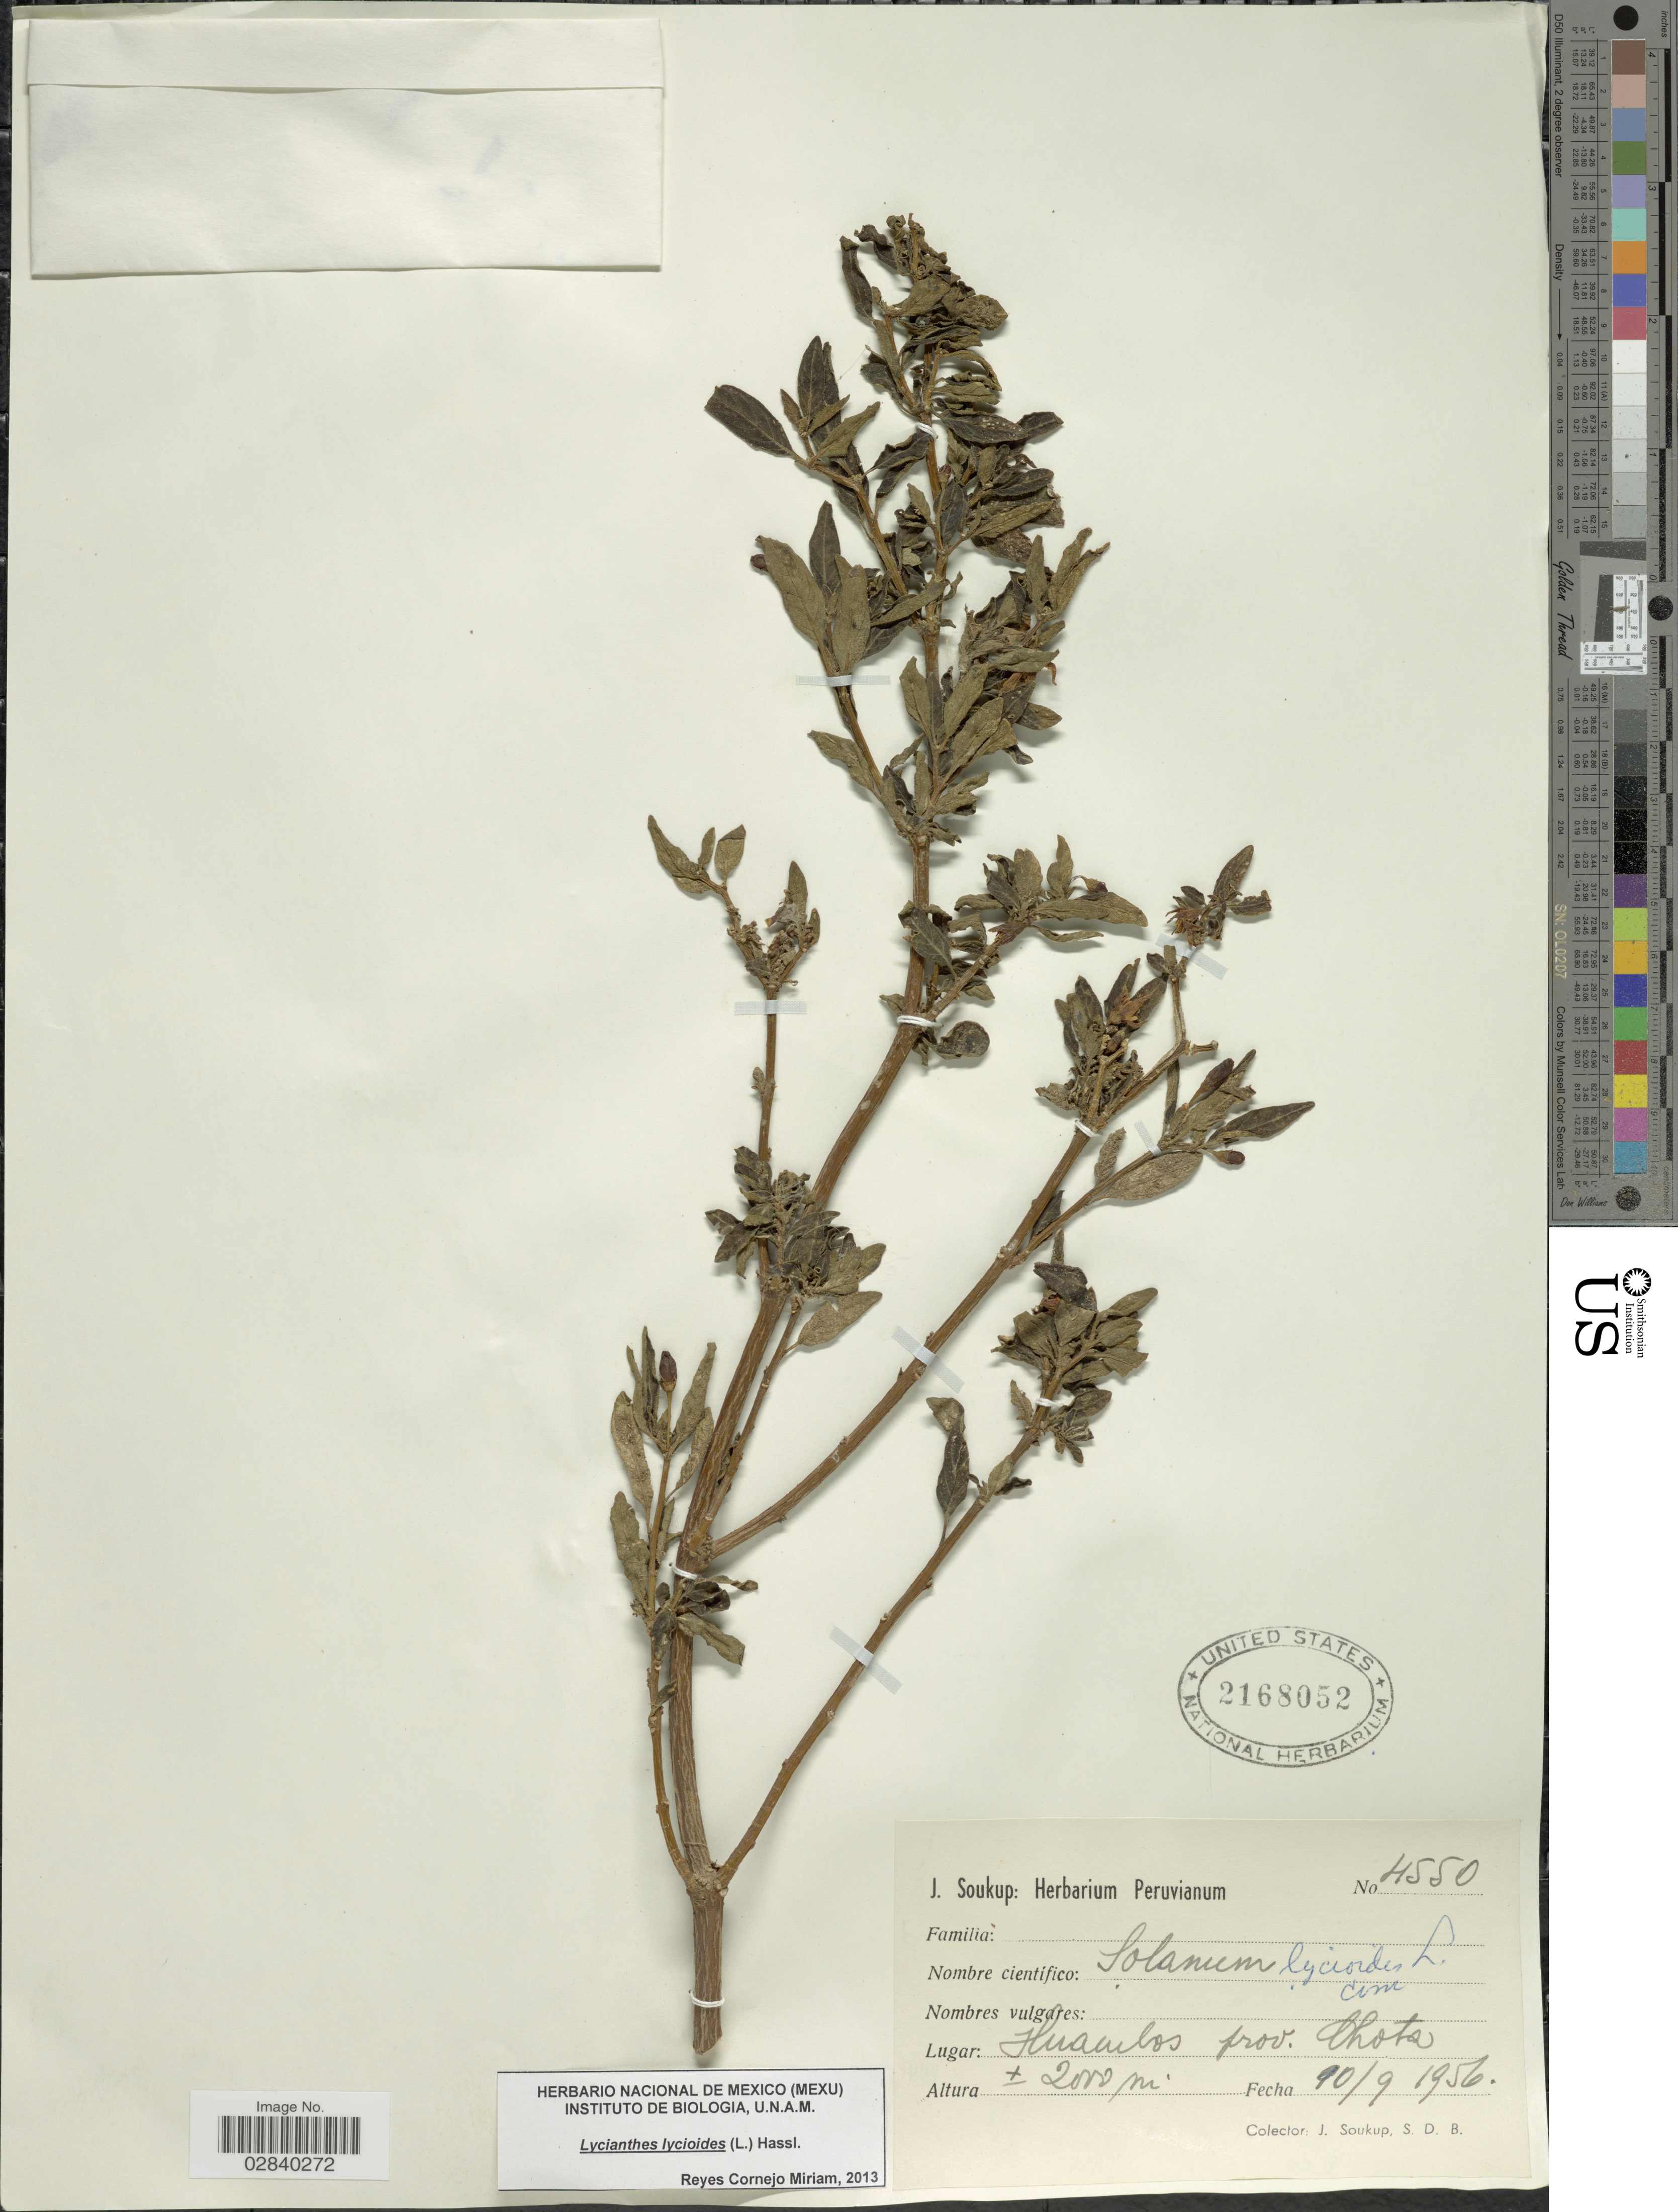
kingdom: Plantae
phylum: Tracheophyta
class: Magnoliopsida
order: Solanales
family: Solanaceae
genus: Lycianthes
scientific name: Lycianthes lycioides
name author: (L.) Hassl.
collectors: J. Soukup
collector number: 4550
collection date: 1956-09-10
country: Peru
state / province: Cajamarca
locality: Huambos, prov. Chota.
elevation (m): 2000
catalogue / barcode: US 2168052